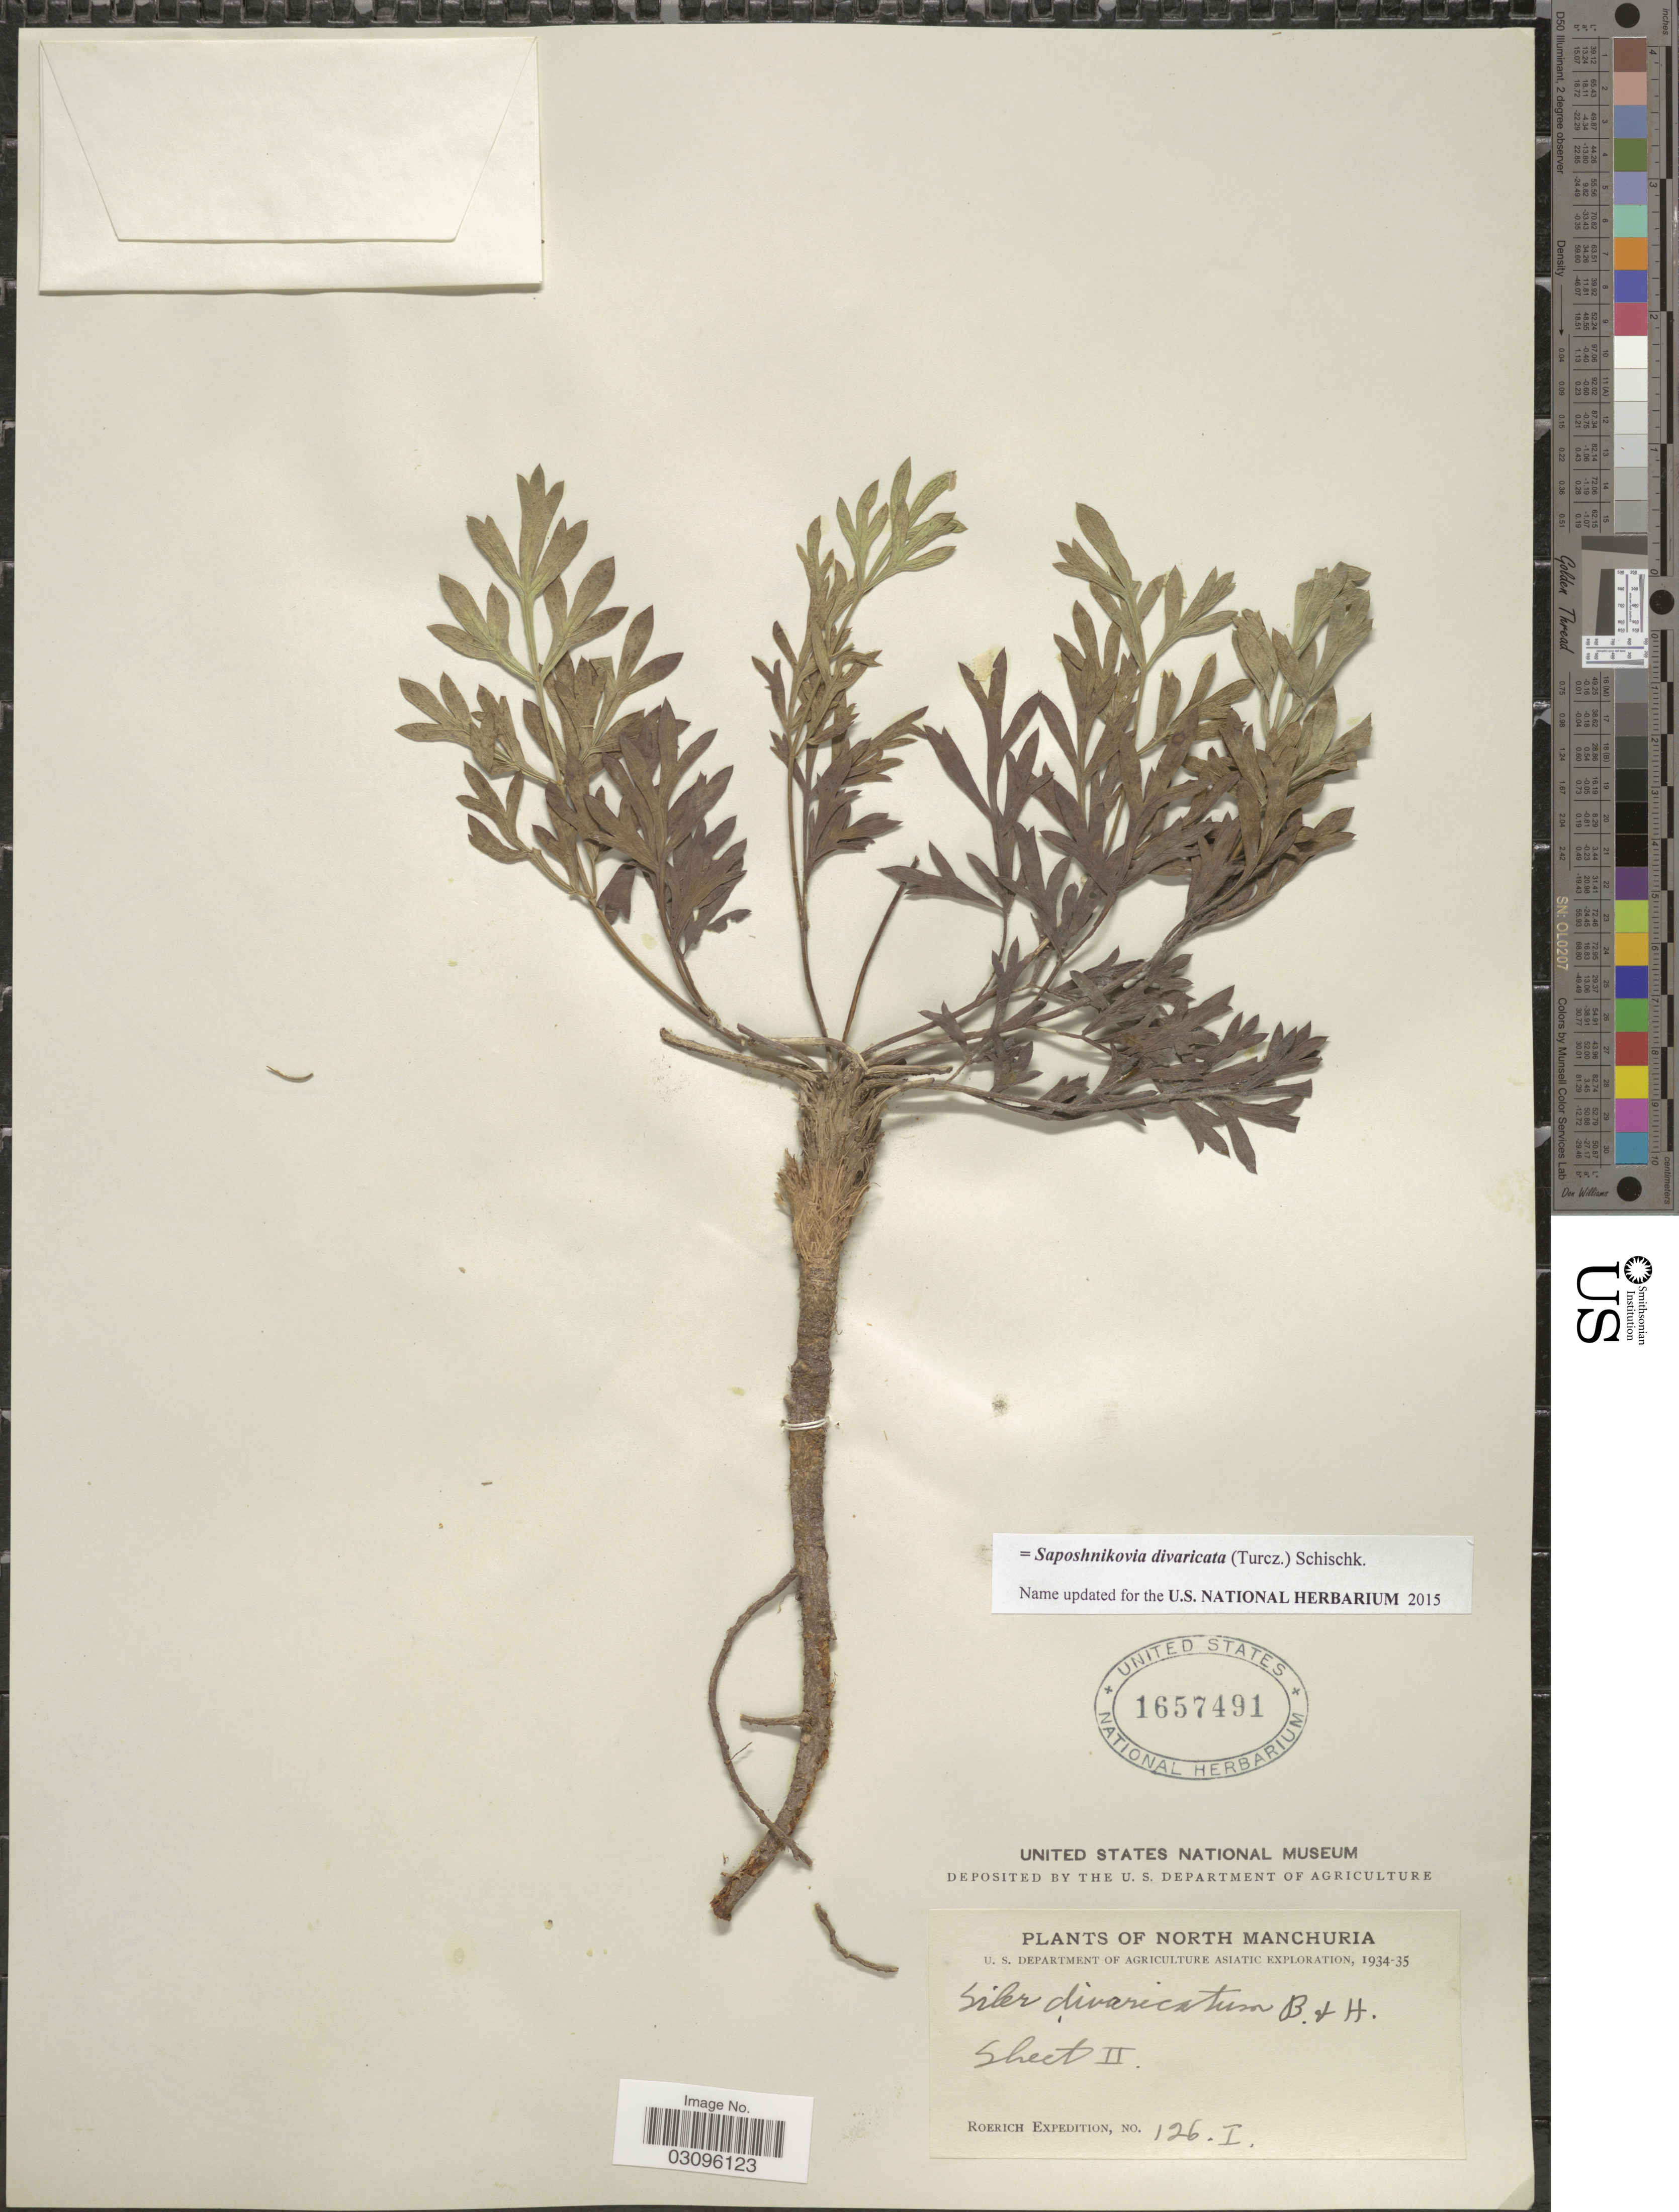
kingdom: Plantae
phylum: Tracheophyta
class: Magnoliopsida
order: Apiales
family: Apiaceae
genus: Saposhnikovia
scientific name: Saposhnikovia divaricata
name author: (Turcz.) Schischk.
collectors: Roerich Expedition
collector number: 126.I.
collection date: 1934/1935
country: China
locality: North Manchuria.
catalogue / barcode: US 1657491